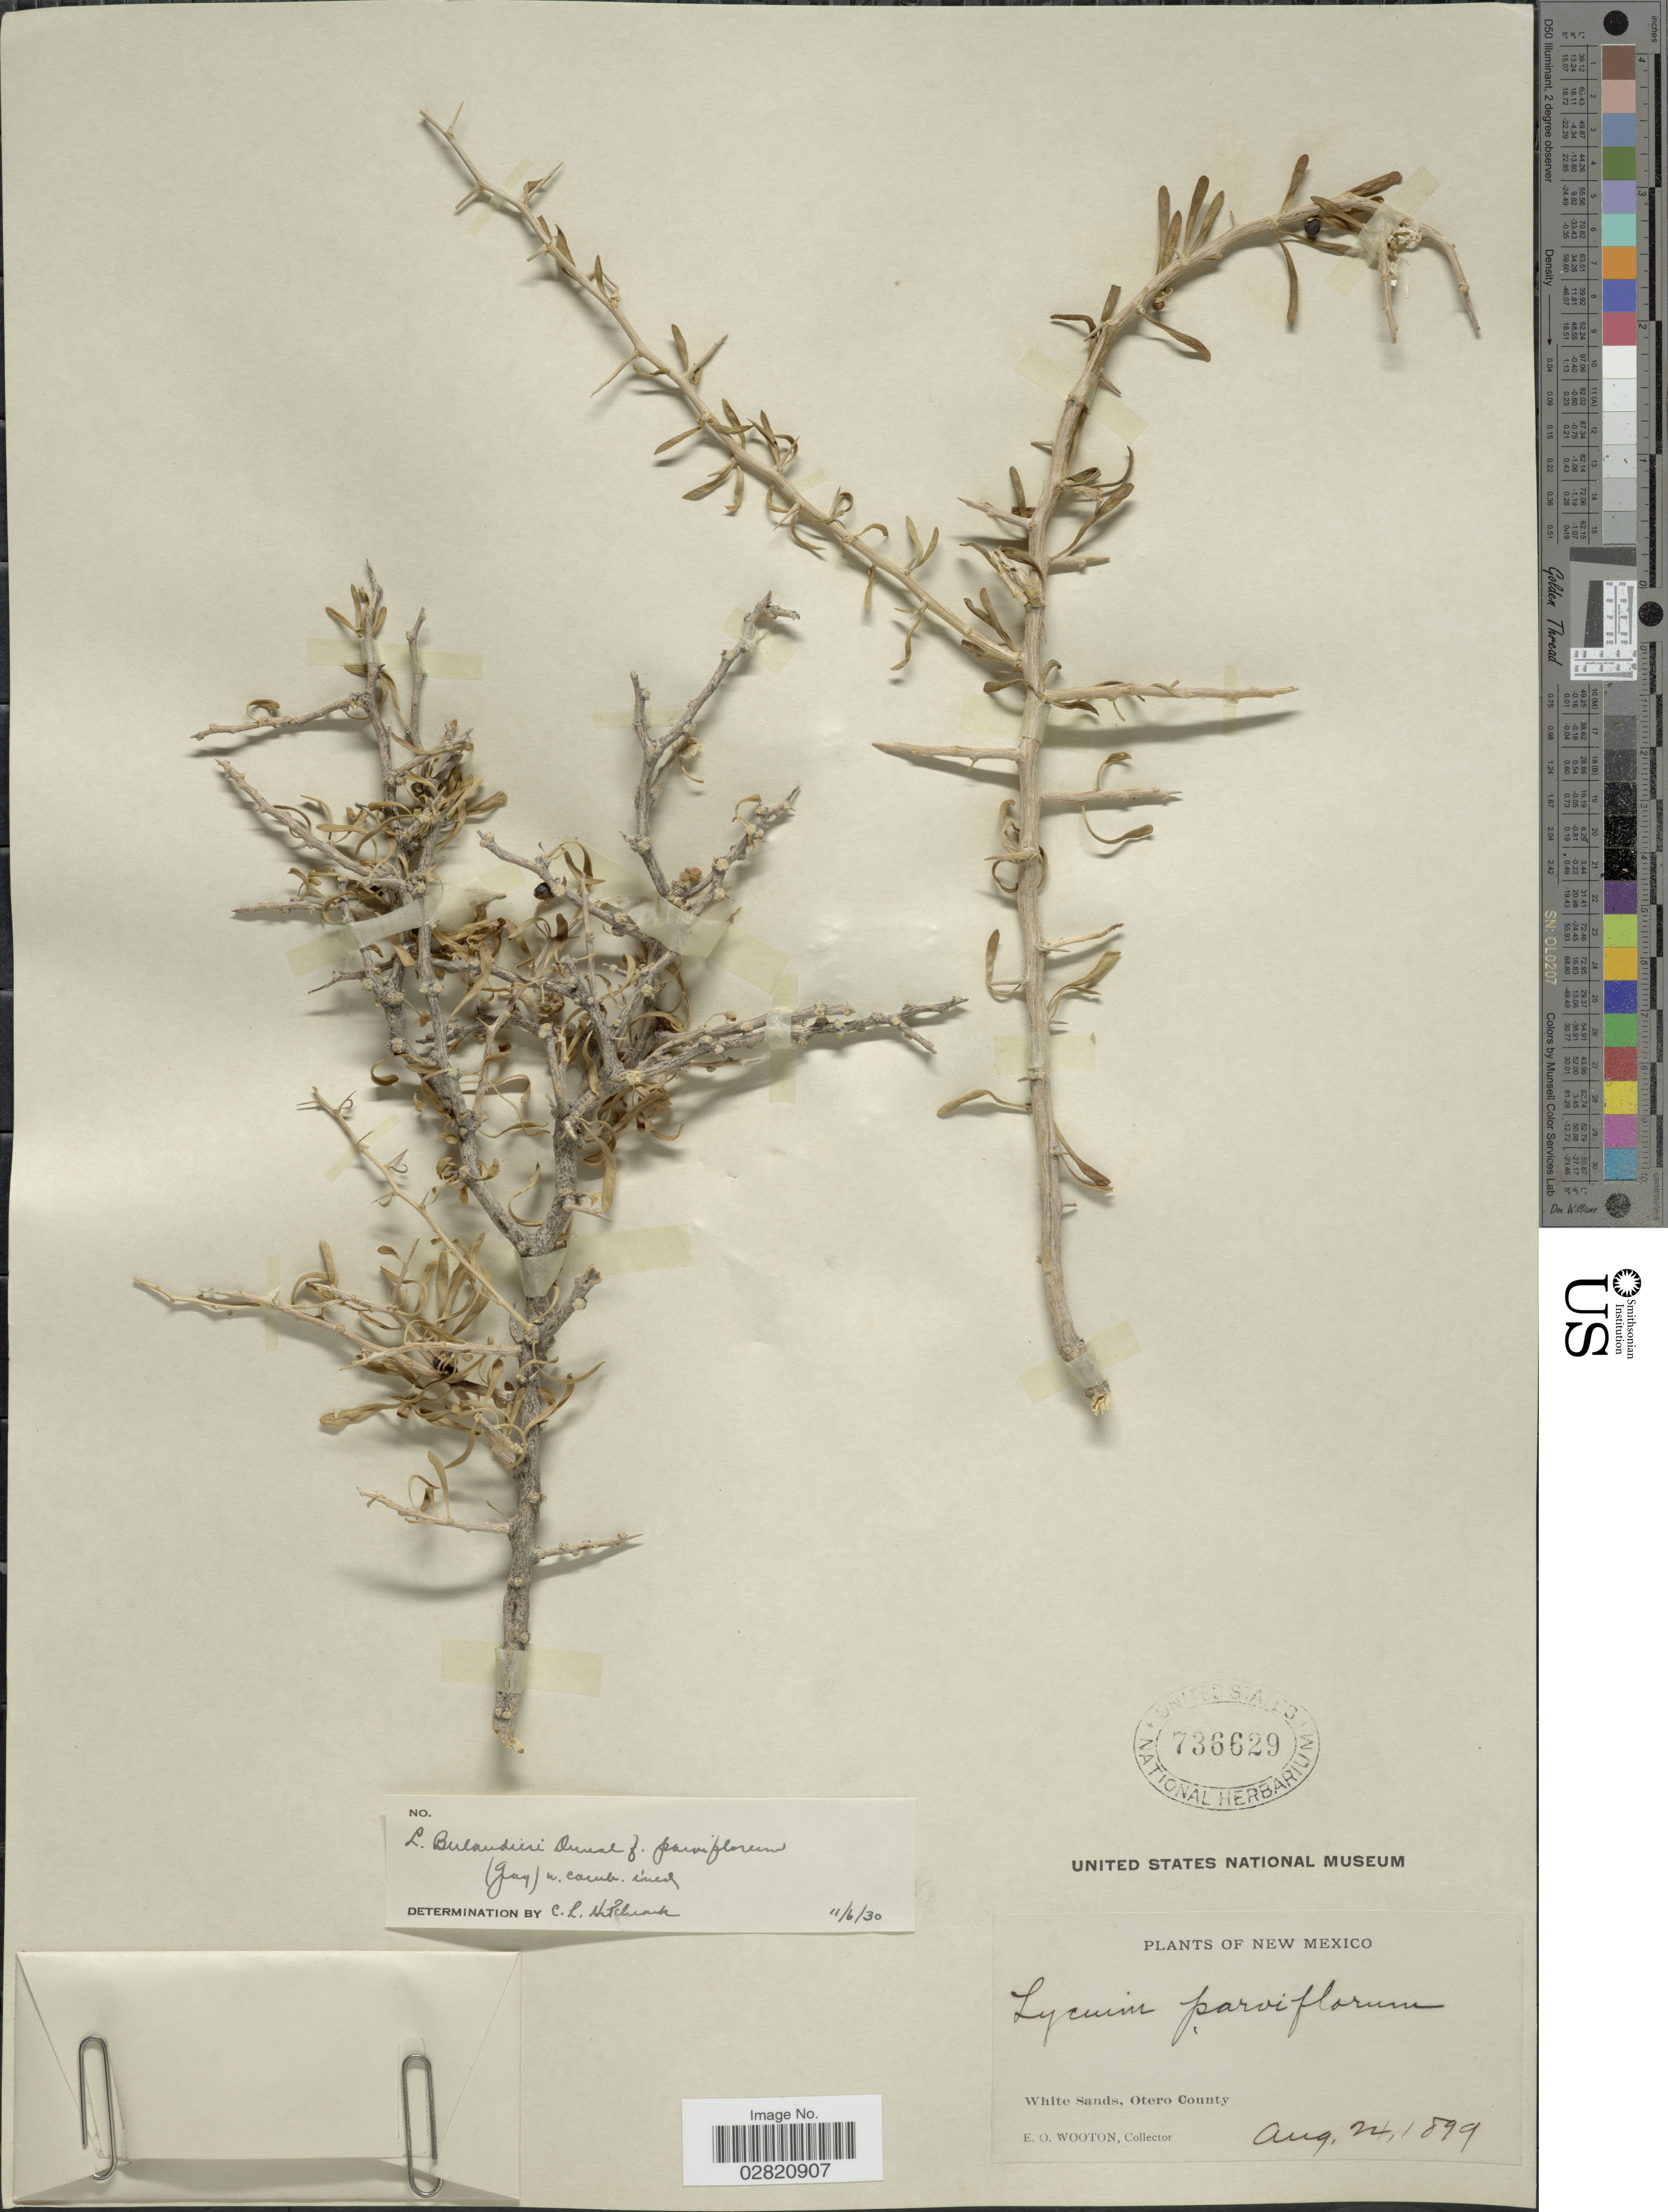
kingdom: Plantae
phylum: Tracheophyta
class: Magnoliopsida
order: Solanales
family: Solanaceae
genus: Lycium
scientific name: Lycium berlandieri f. parviflorum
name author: (A. Gray) C.L. Hitchc.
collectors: E. O. Wooton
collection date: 1899-08-24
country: United States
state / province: New Mexico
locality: White Sands, Otero County.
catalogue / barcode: US 736629